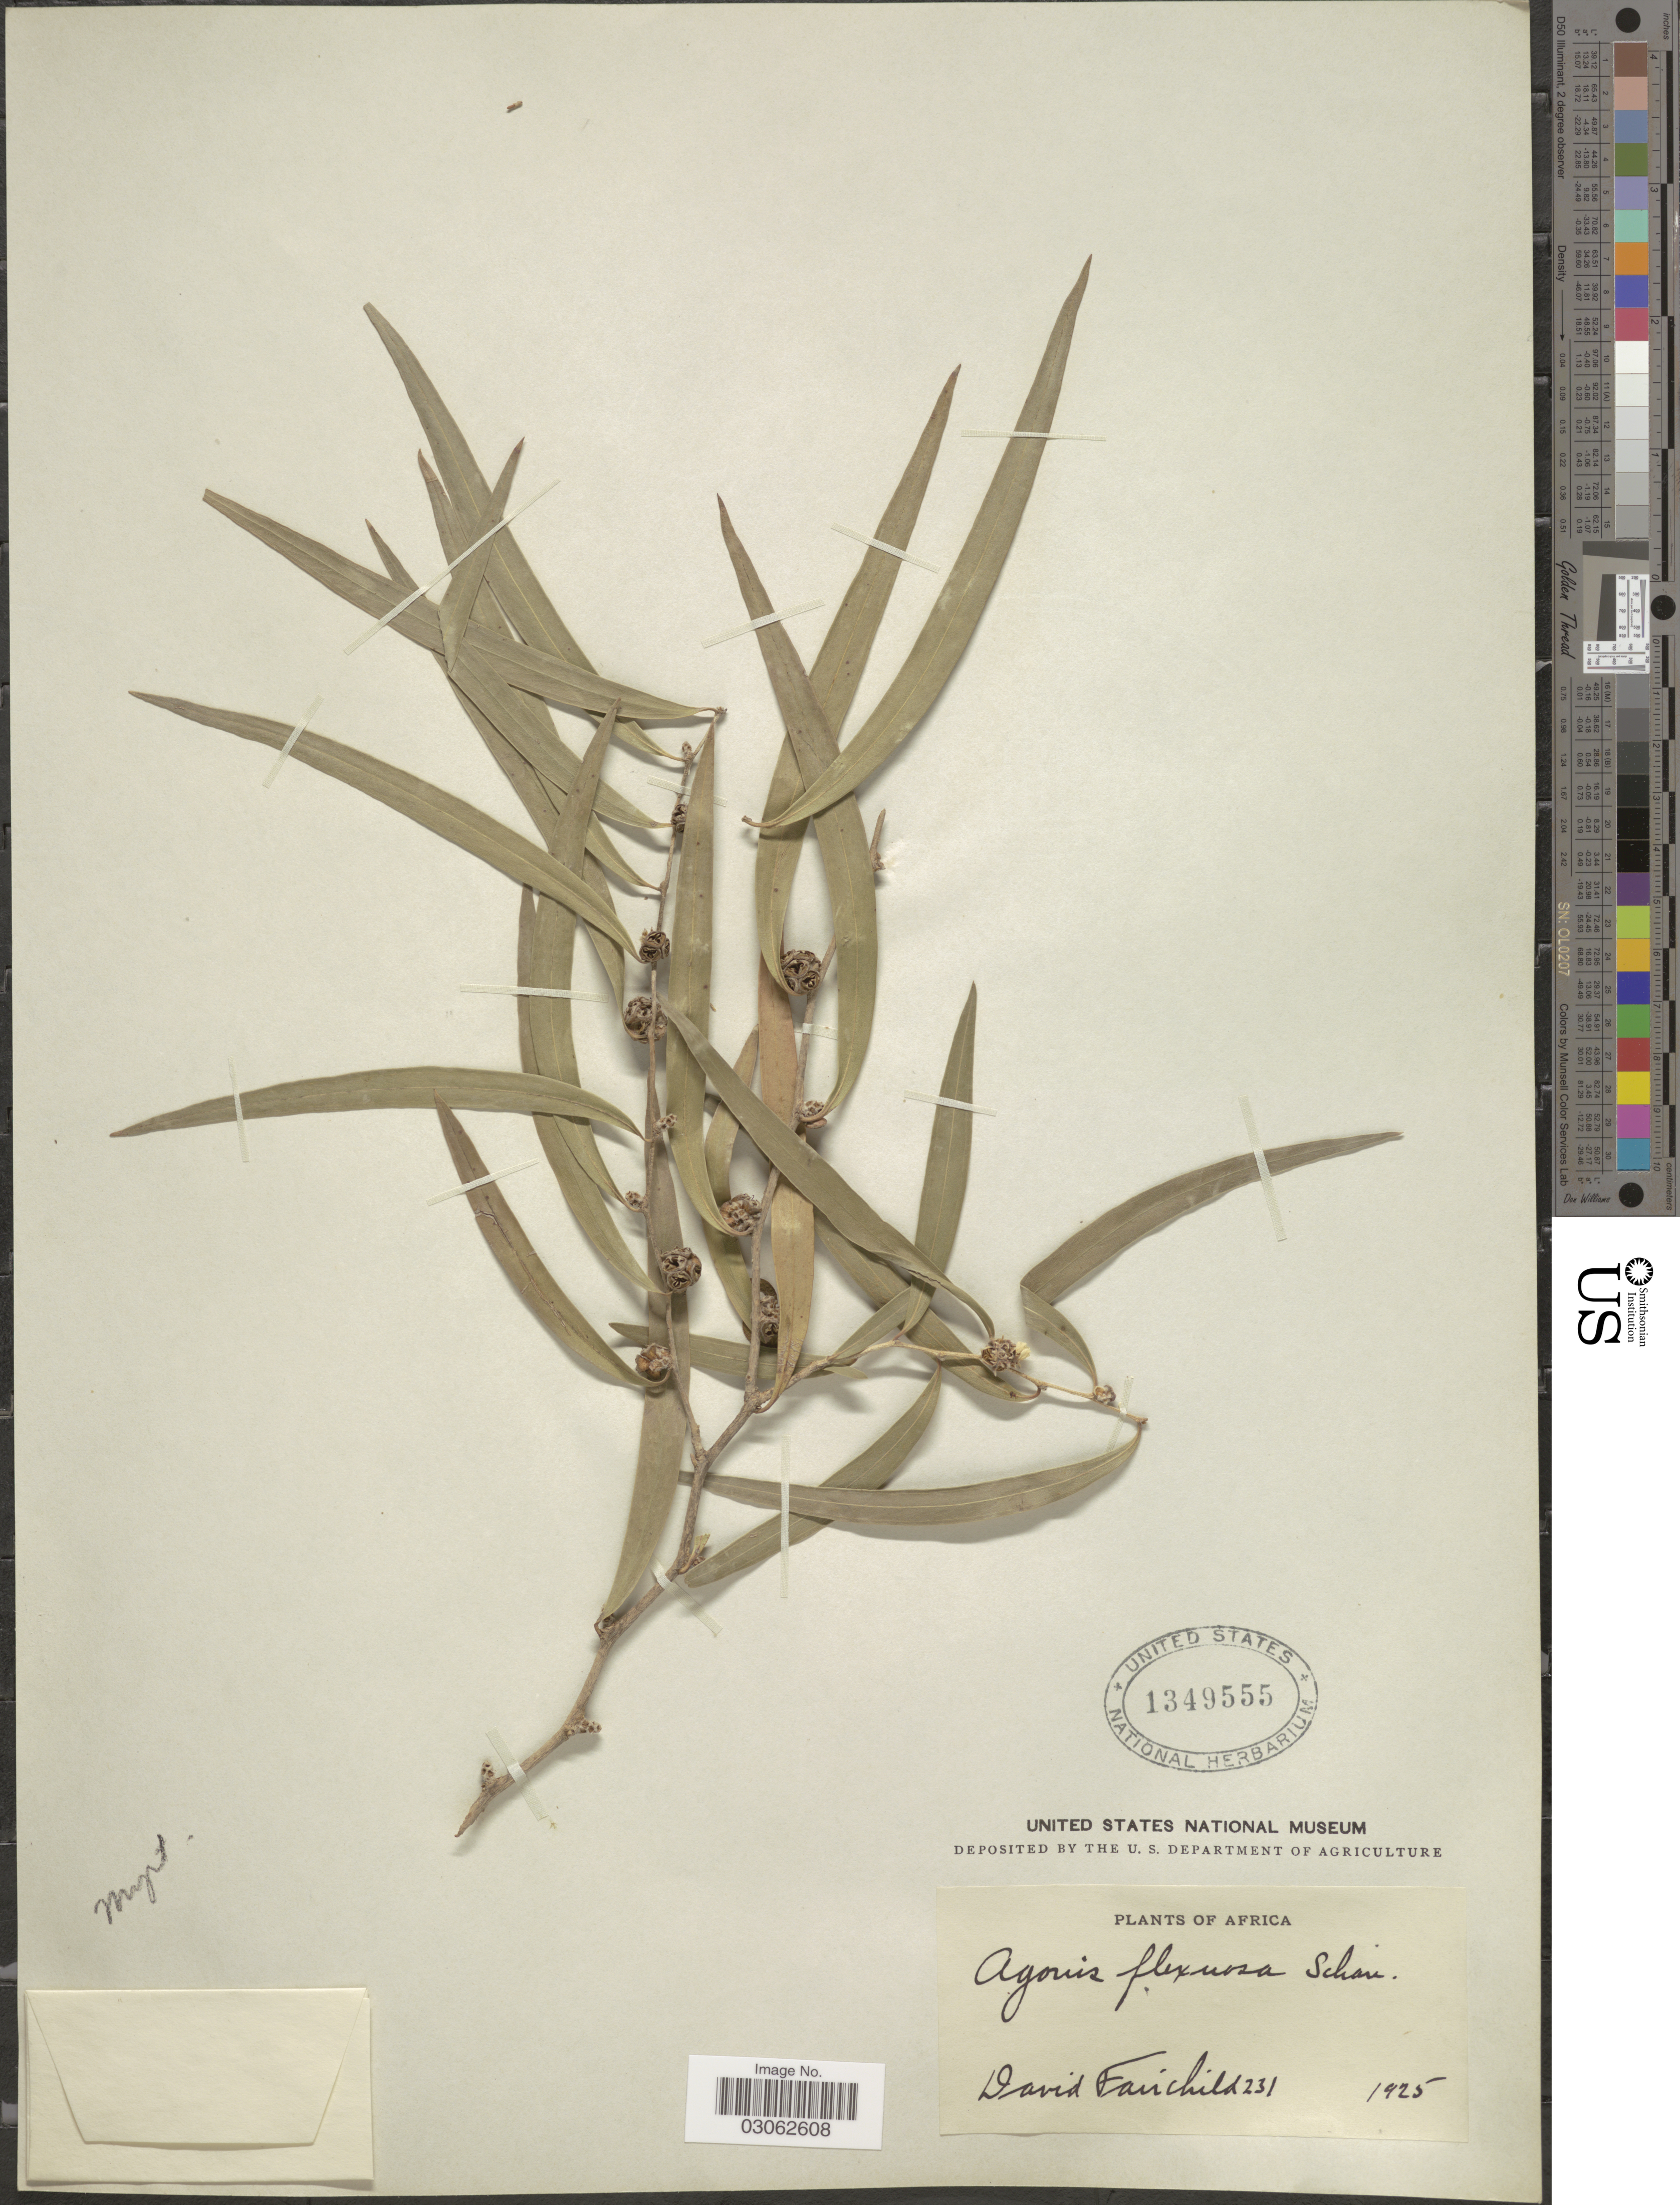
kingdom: Plantae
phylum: Tracheophyta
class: Magnoliopsida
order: Myrtales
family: Myrtaceae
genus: Agonis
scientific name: Agonis flexuosa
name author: (Willd.) Sweet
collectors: D. Fairchild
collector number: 231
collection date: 1925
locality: Africa.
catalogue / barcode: US 1349555